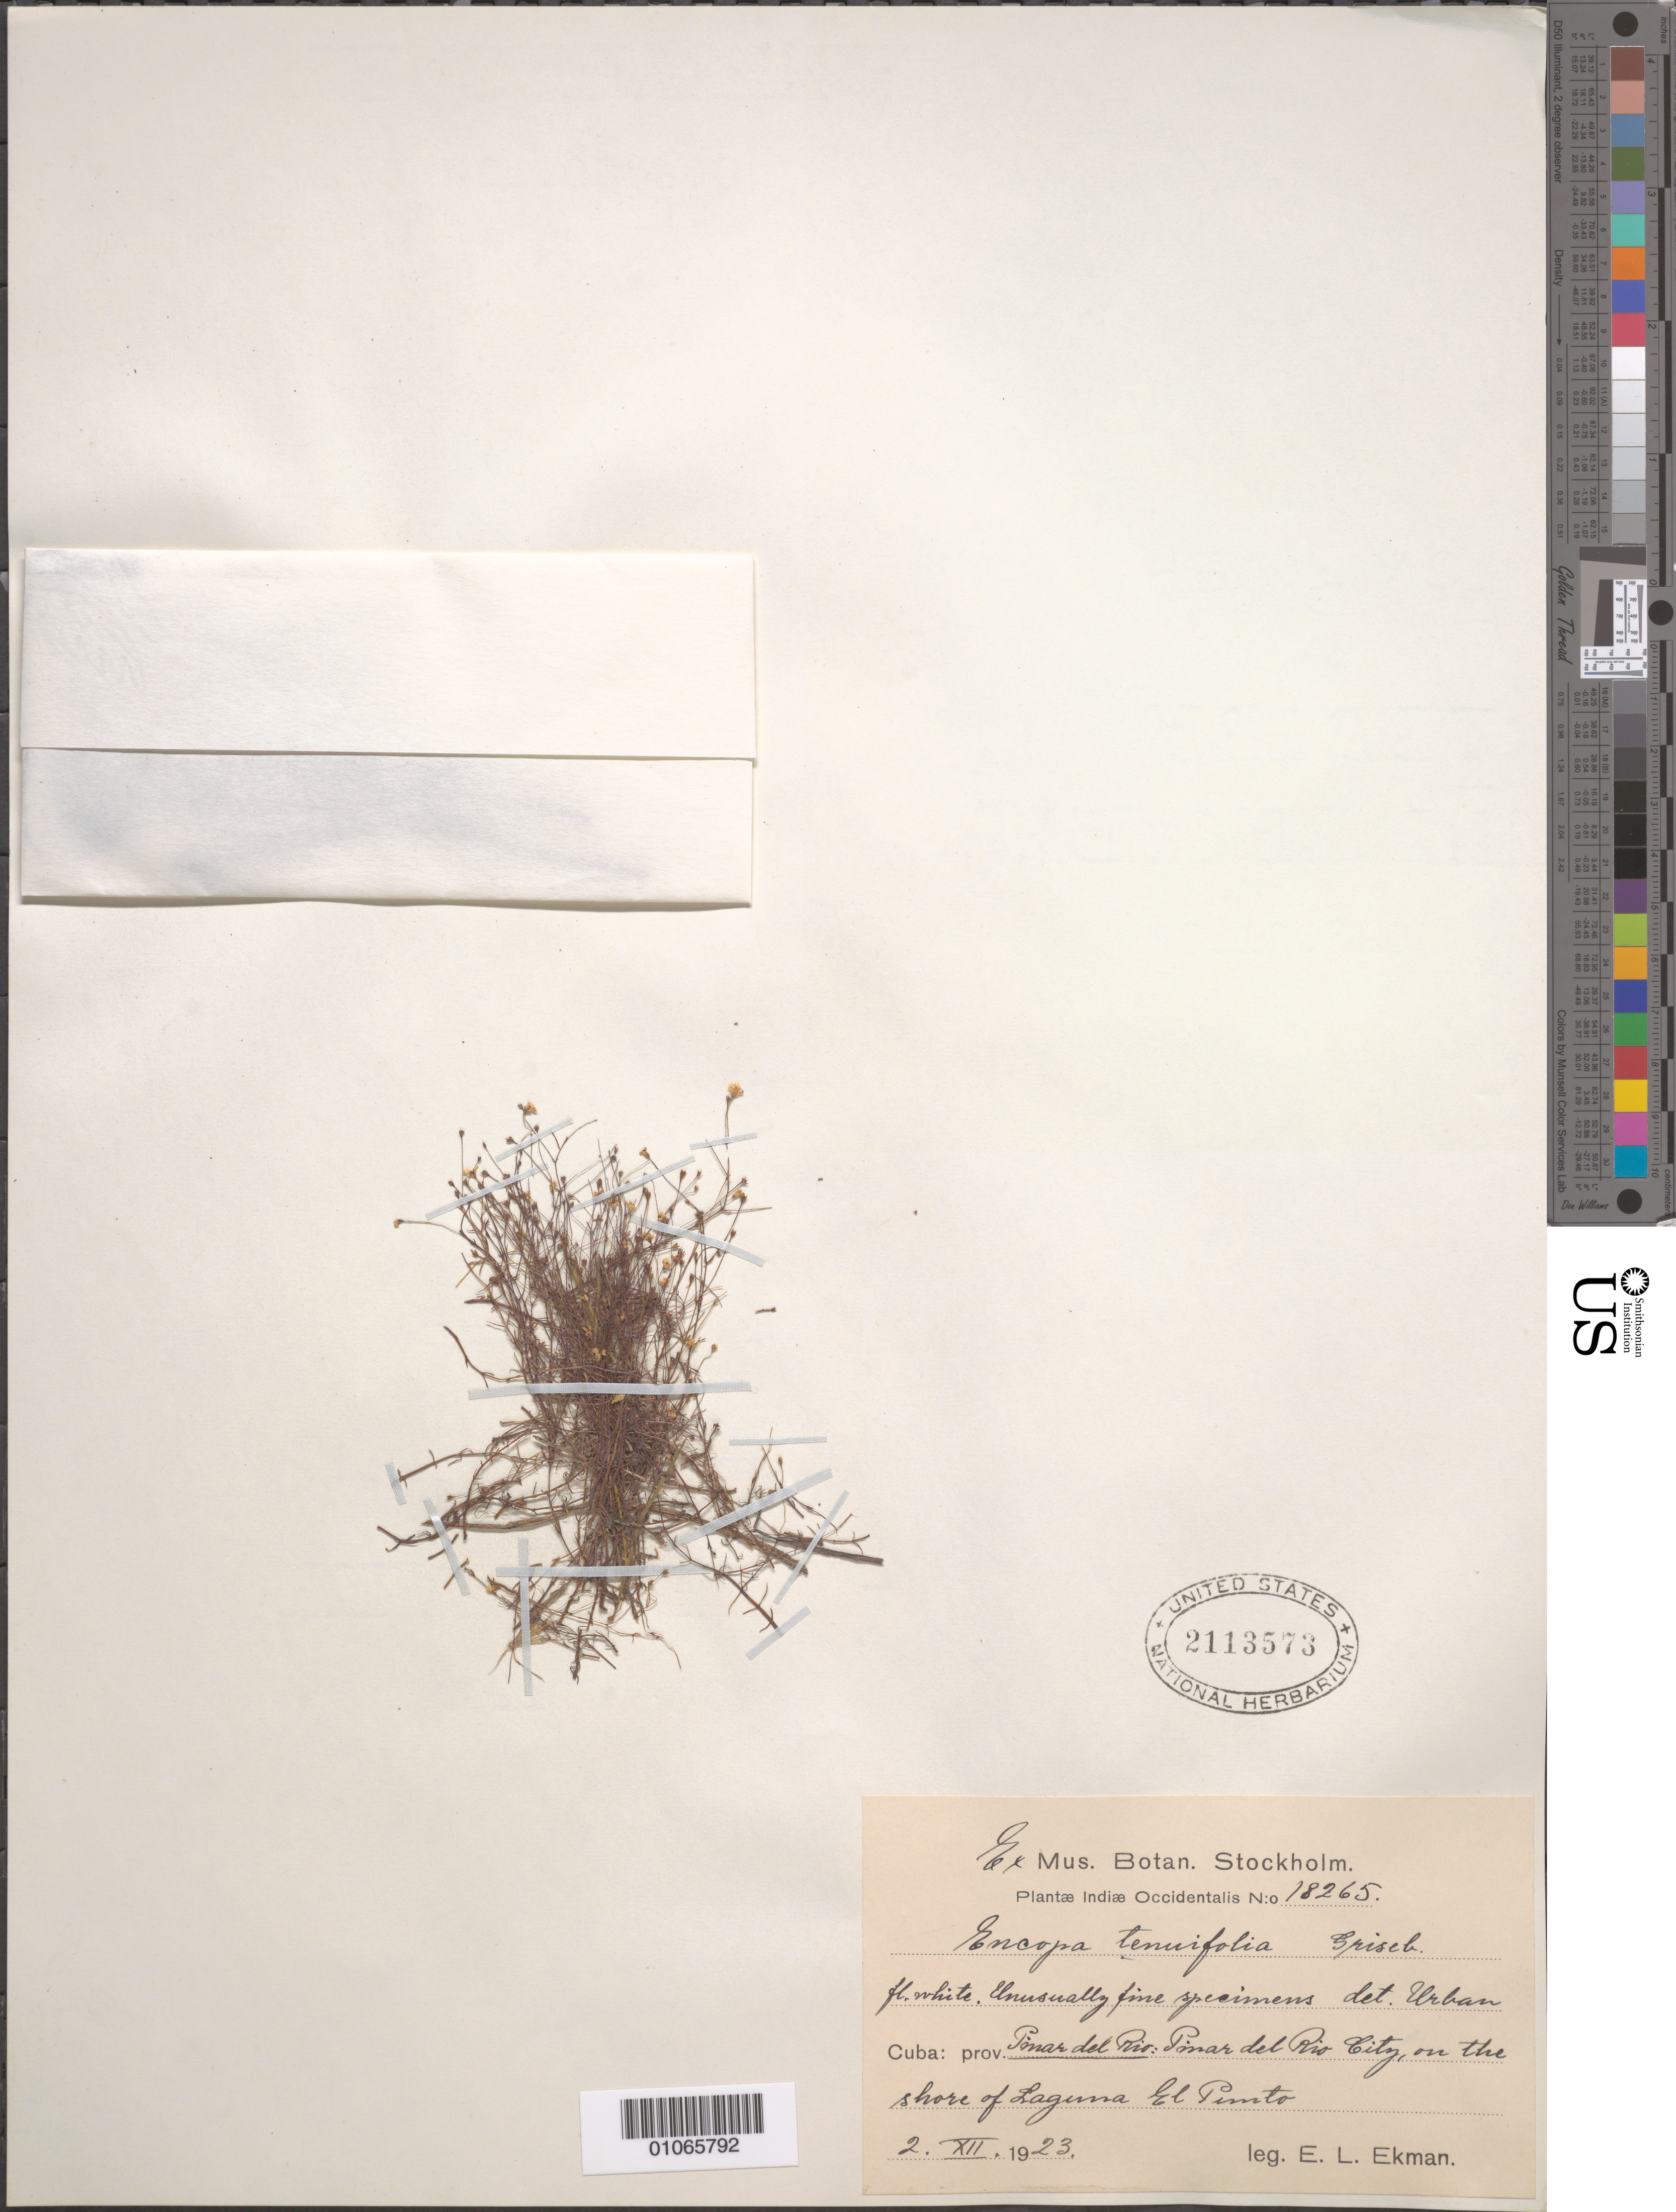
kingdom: Plantae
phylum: Tracheophyta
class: Magnoliopsida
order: Lamiales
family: Plantaginaceae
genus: Encopella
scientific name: Encopella tenuifolia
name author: (Griseb.) Pennell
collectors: E. L. Ekman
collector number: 18265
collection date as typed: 02 Dec 1923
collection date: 1923-12-02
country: Cuba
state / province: Pinar del Rio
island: Cuba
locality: Pinar del Rio city, on the shore of Laguna El Pinto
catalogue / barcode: US 2113573